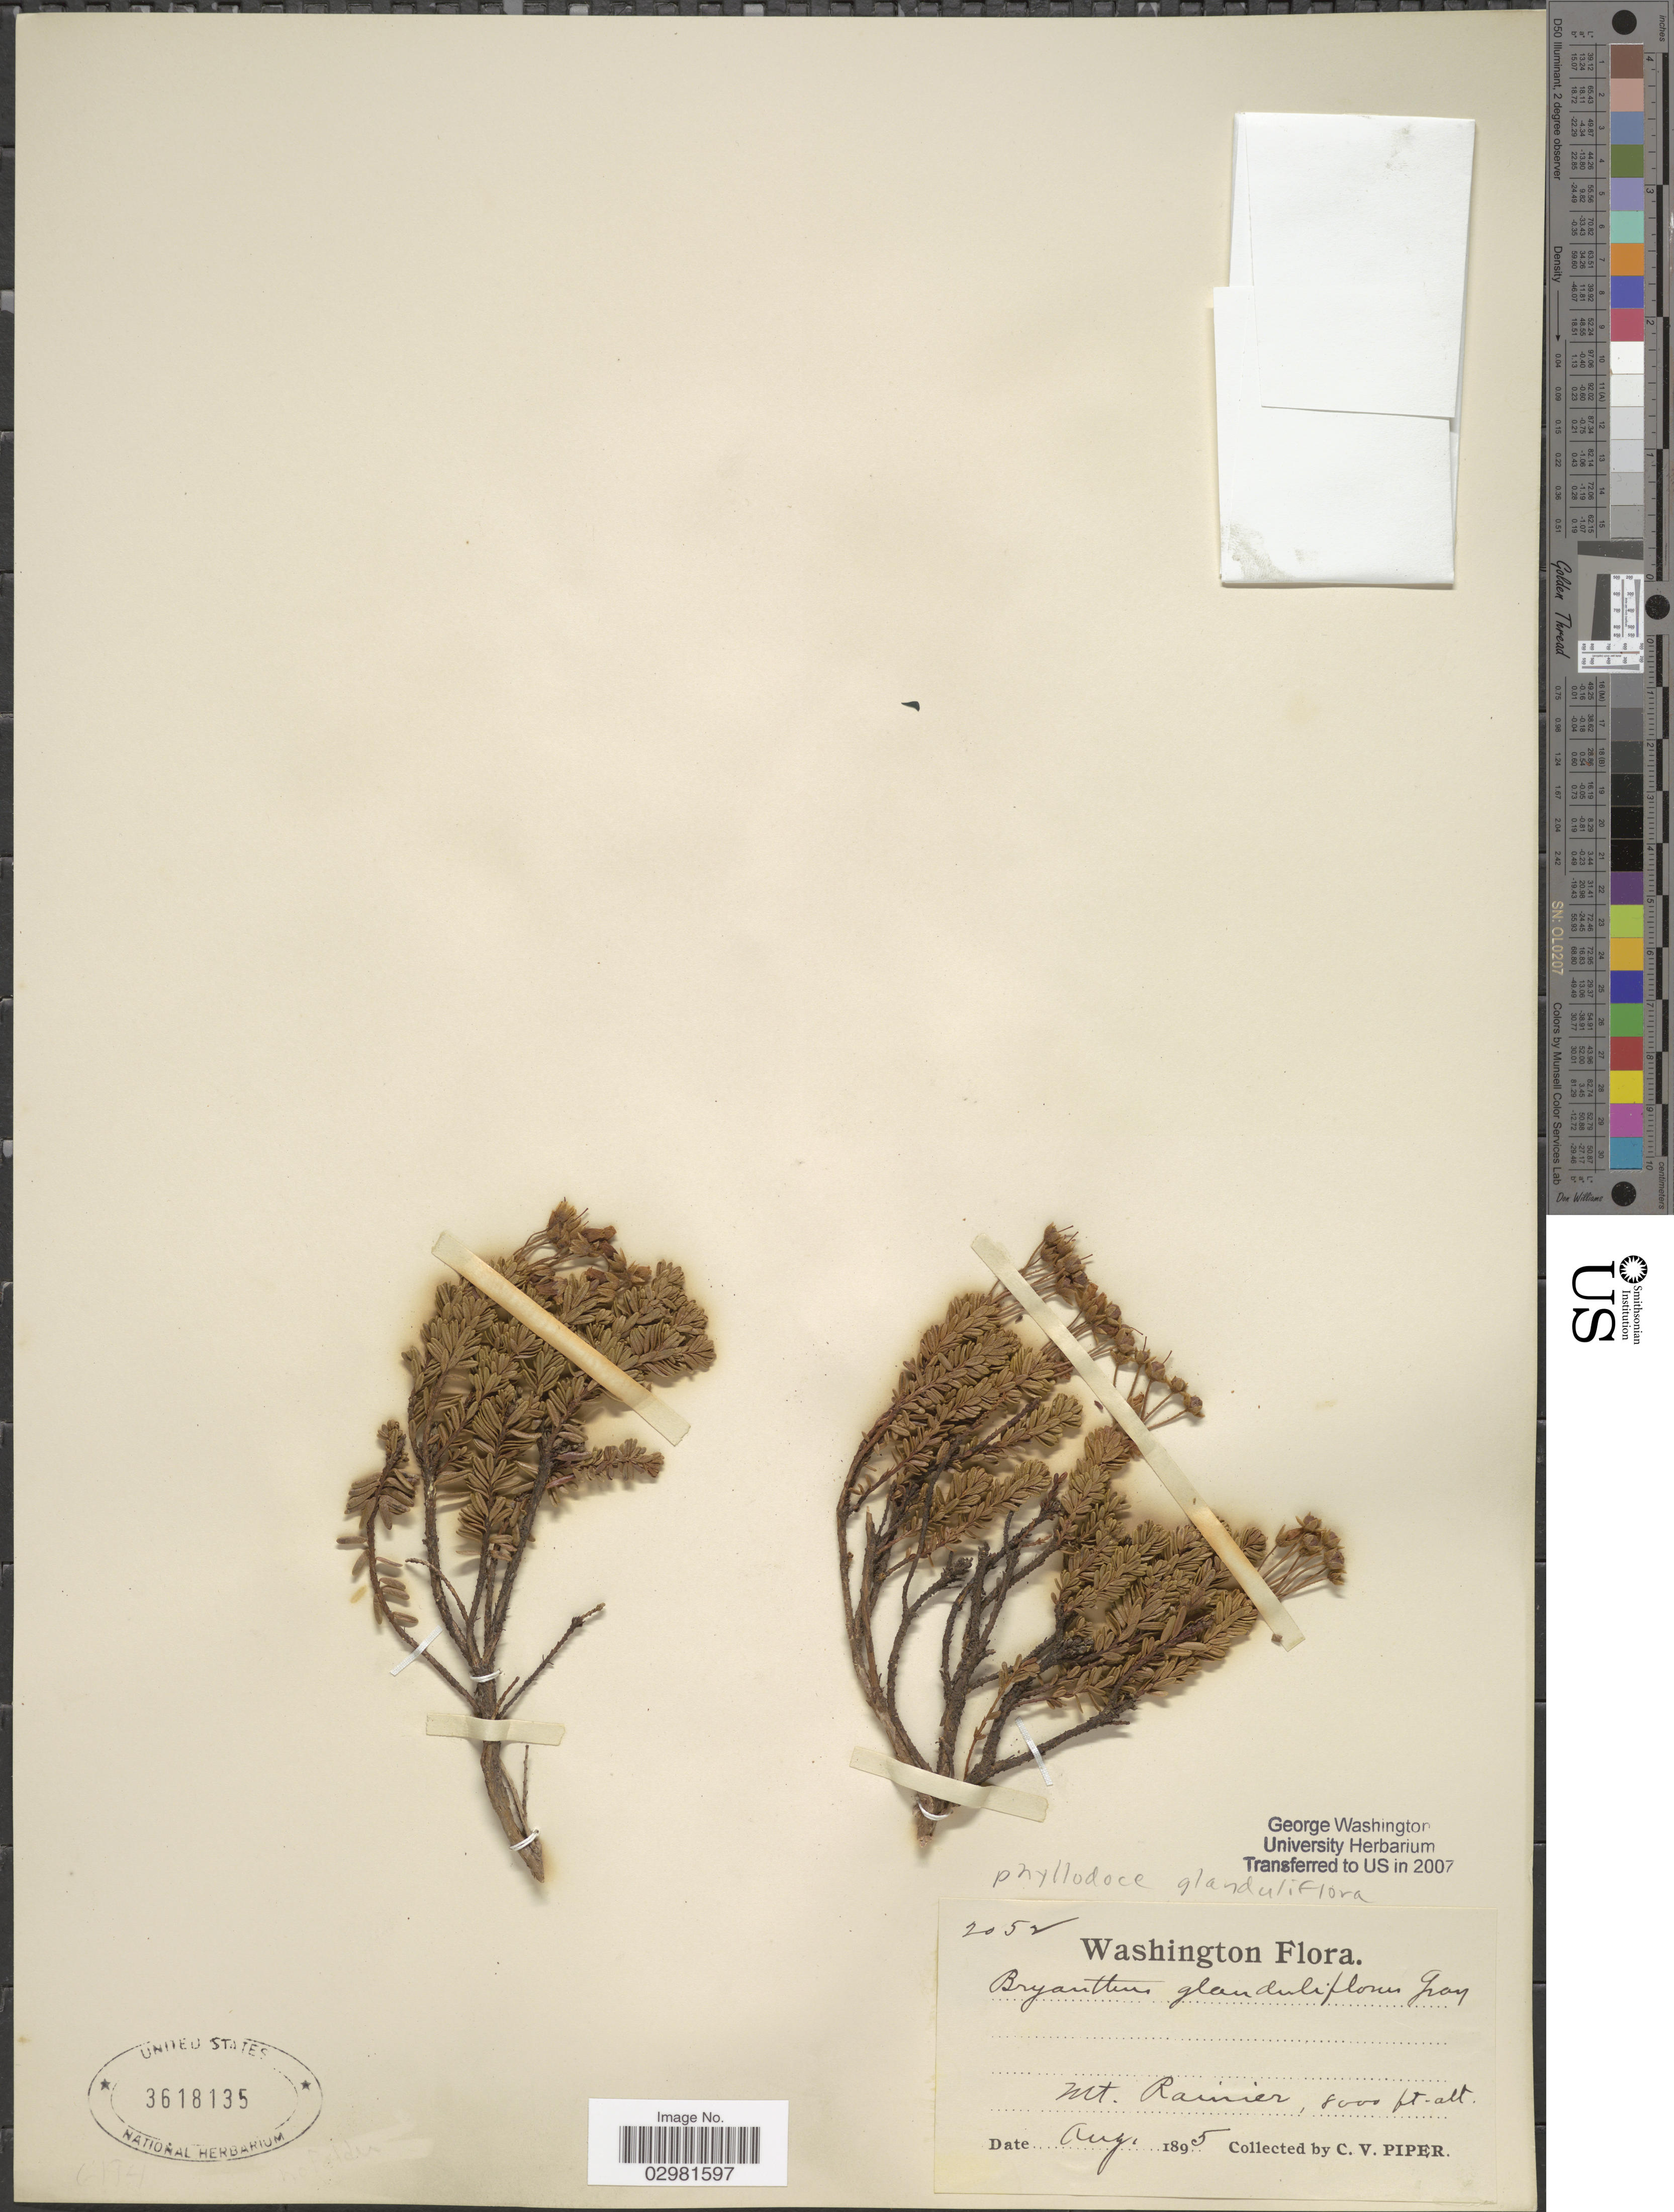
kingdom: Plantae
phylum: Tracheophyta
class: Magnoliopsida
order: Ericales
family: Ericaceae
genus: Phyllodoce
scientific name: Phyllodoce glanduliflora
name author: (Hook.) Coville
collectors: C. V. Piper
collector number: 2052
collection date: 1895-08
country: United States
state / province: Washington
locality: Mt. Rainier.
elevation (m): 2438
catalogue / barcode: US 3618135